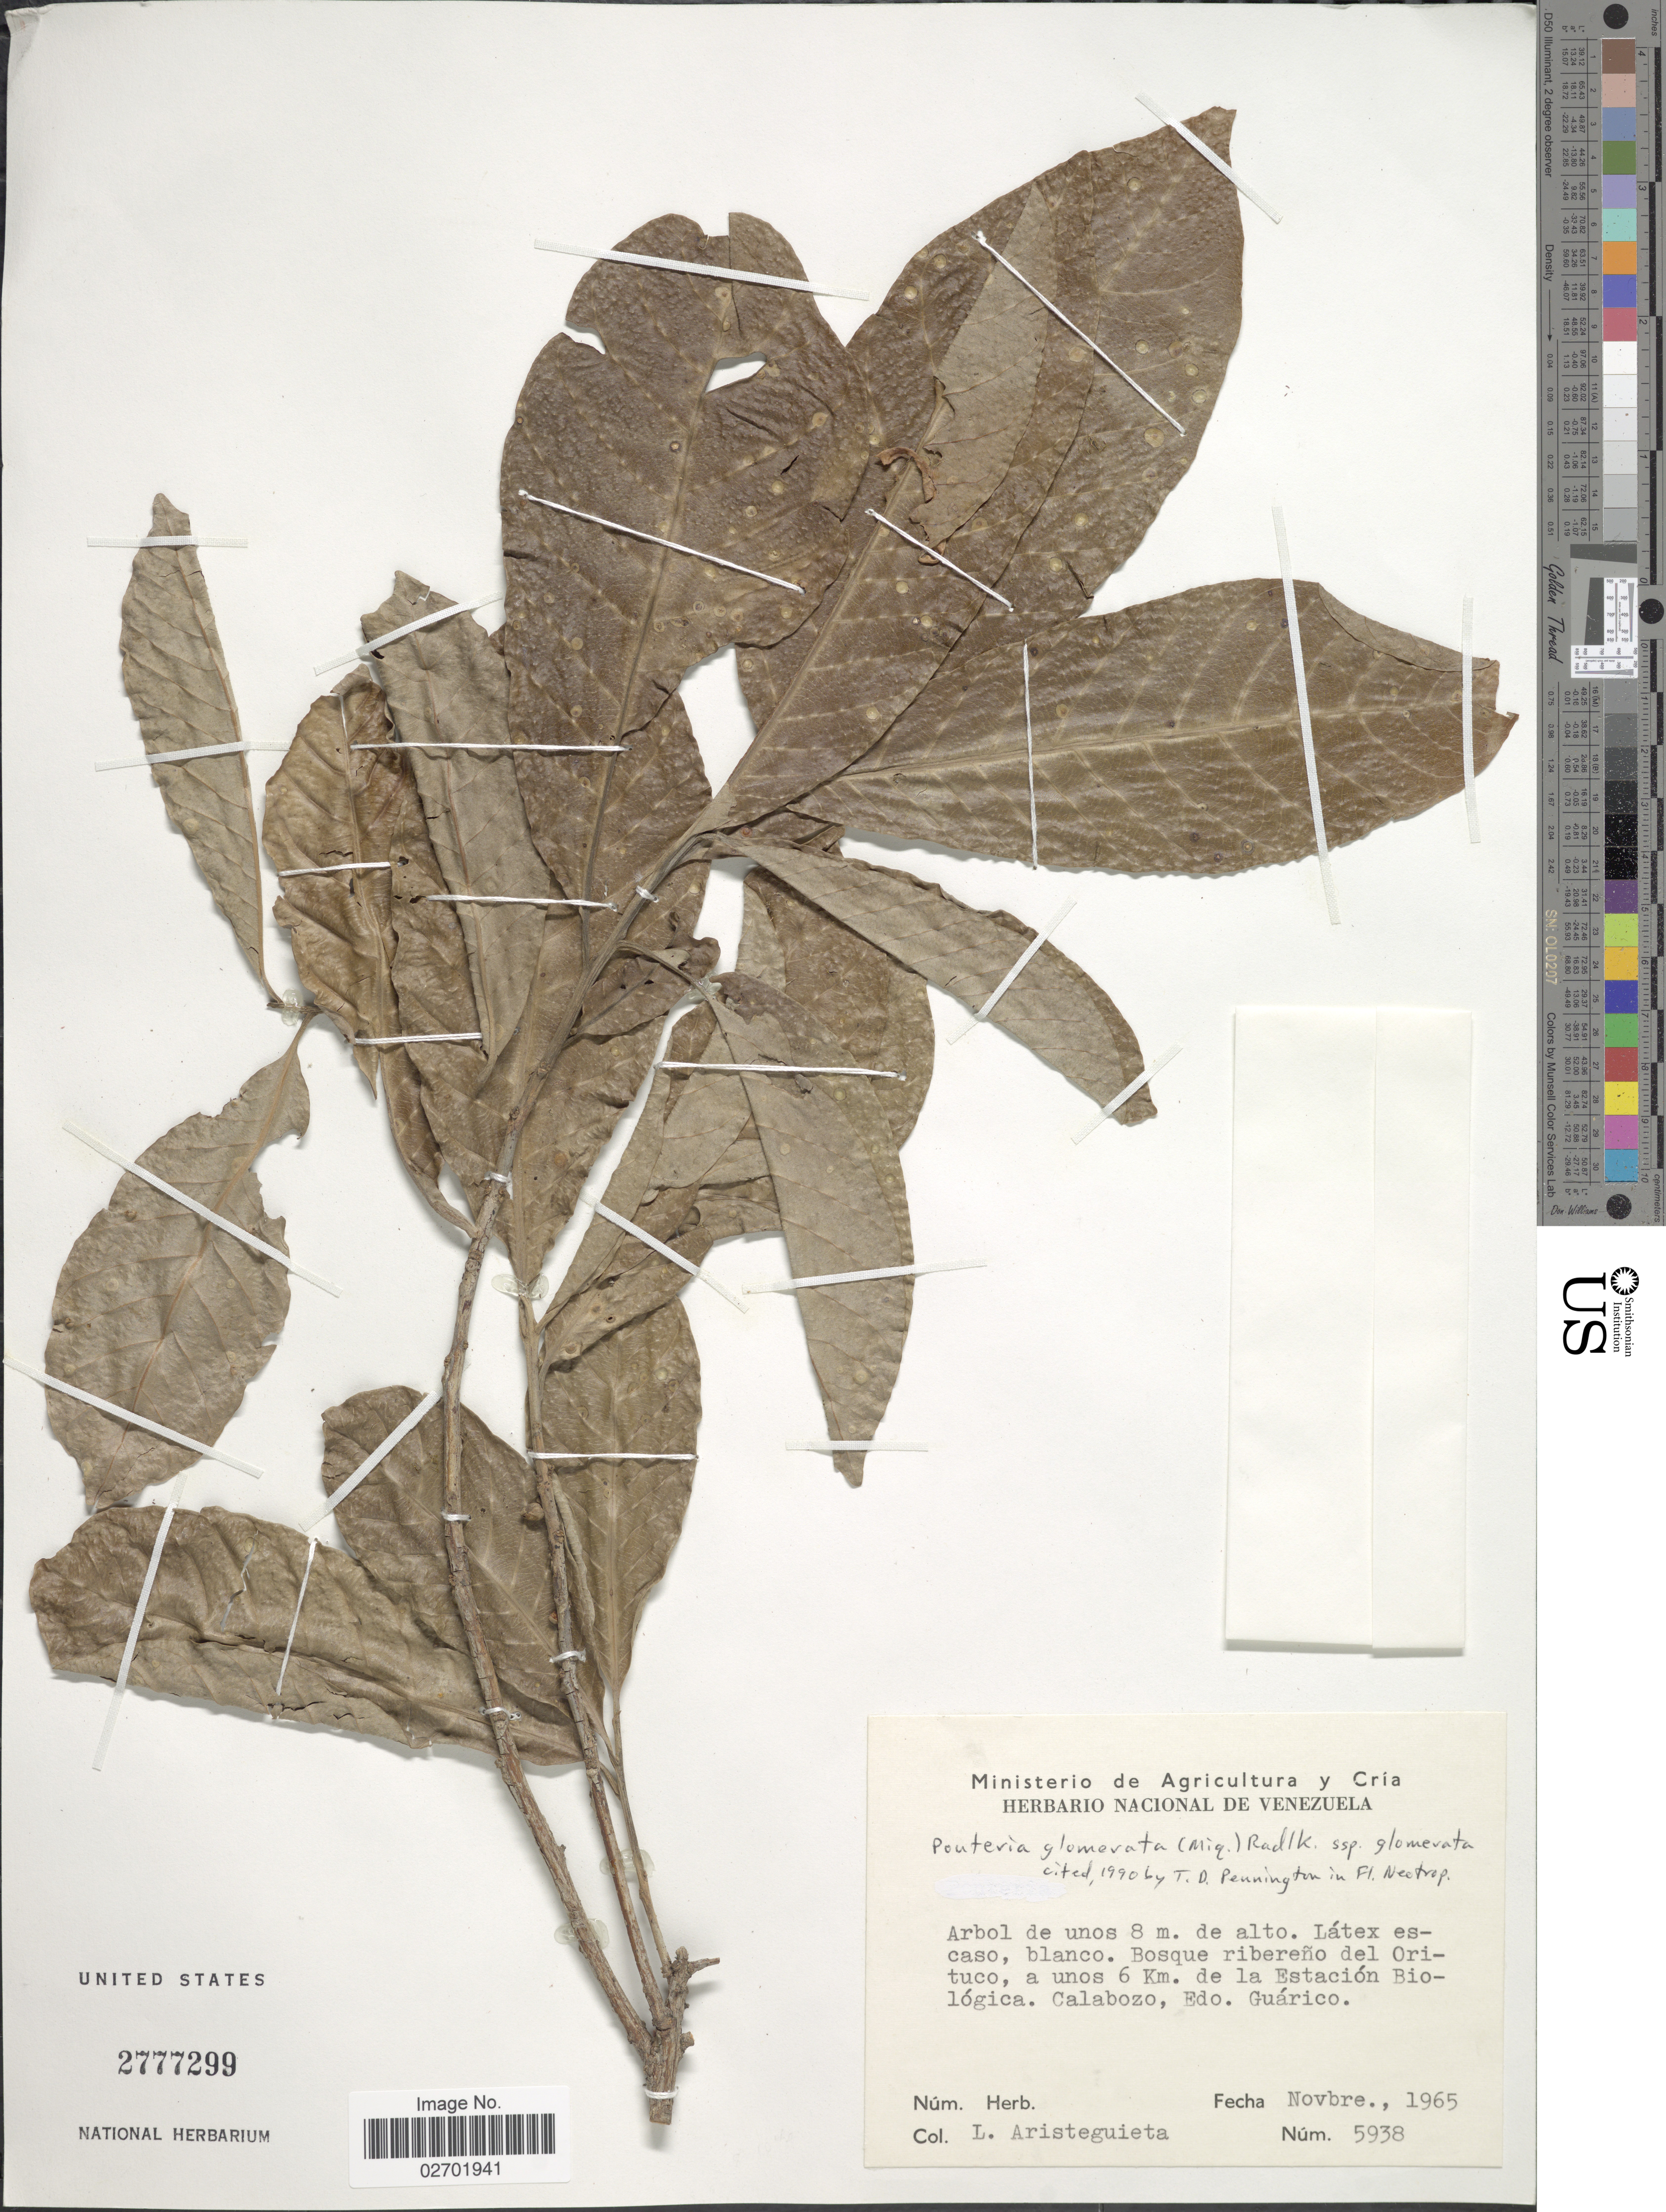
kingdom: Plantae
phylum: Tracheophyta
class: Magnoliopsida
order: Ericales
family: Sapotaceae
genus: Pouteria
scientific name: Pouteria glomerata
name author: (Miq.) Radlk.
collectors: L. Aristeguieta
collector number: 5938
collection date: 1965-11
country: Venezuela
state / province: Guárico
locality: Bosque ribereno del Orituco, a unos 6 Km. de la Estacion Biologica, Calabozo, Edo. Guarico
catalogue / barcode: US 2777299